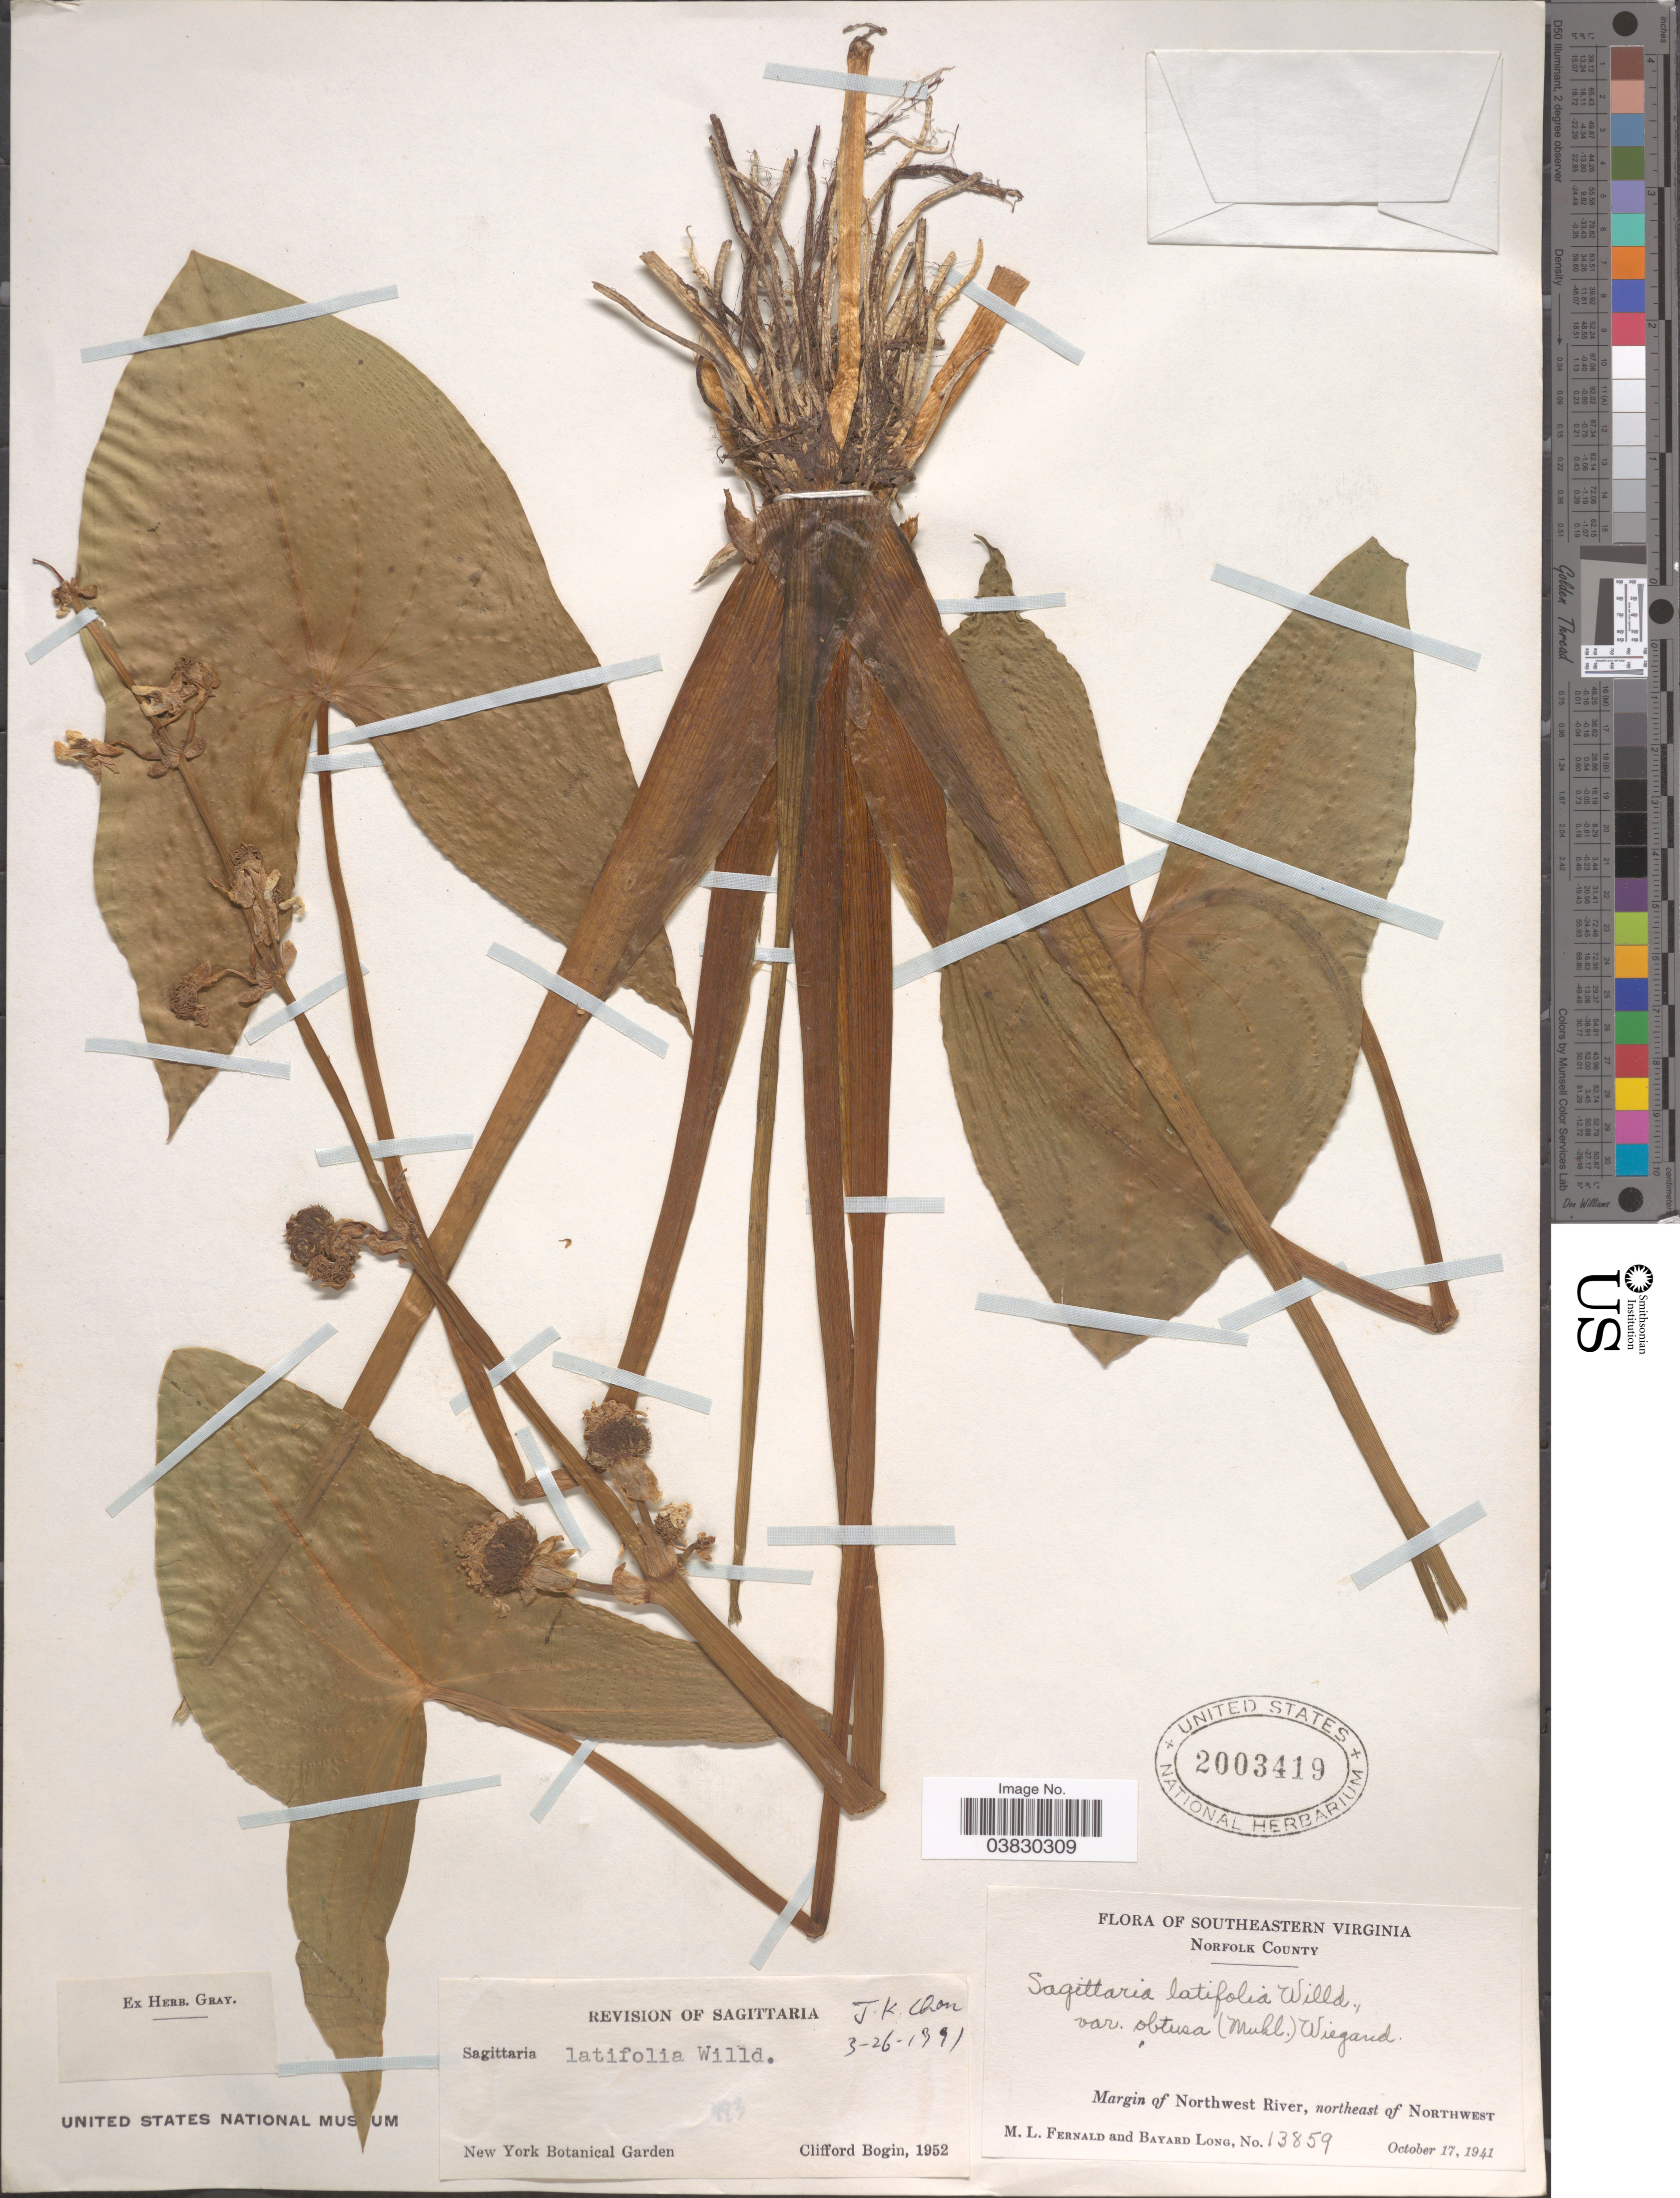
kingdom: Plantae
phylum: Tracheophyta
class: Liliopsida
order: Alismatales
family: Alismataceae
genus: Sagittaria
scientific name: Sagittaria latifolia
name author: Willd.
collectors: M. L. Fernald & B. Long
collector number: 13859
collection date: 1941-10-17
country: United States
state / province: Virginia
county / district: City of Norfolk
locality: Southeastern Virginia. Norfolk County. Margin of Northwest River, northeast of Northwest.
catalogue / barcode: US 2003419